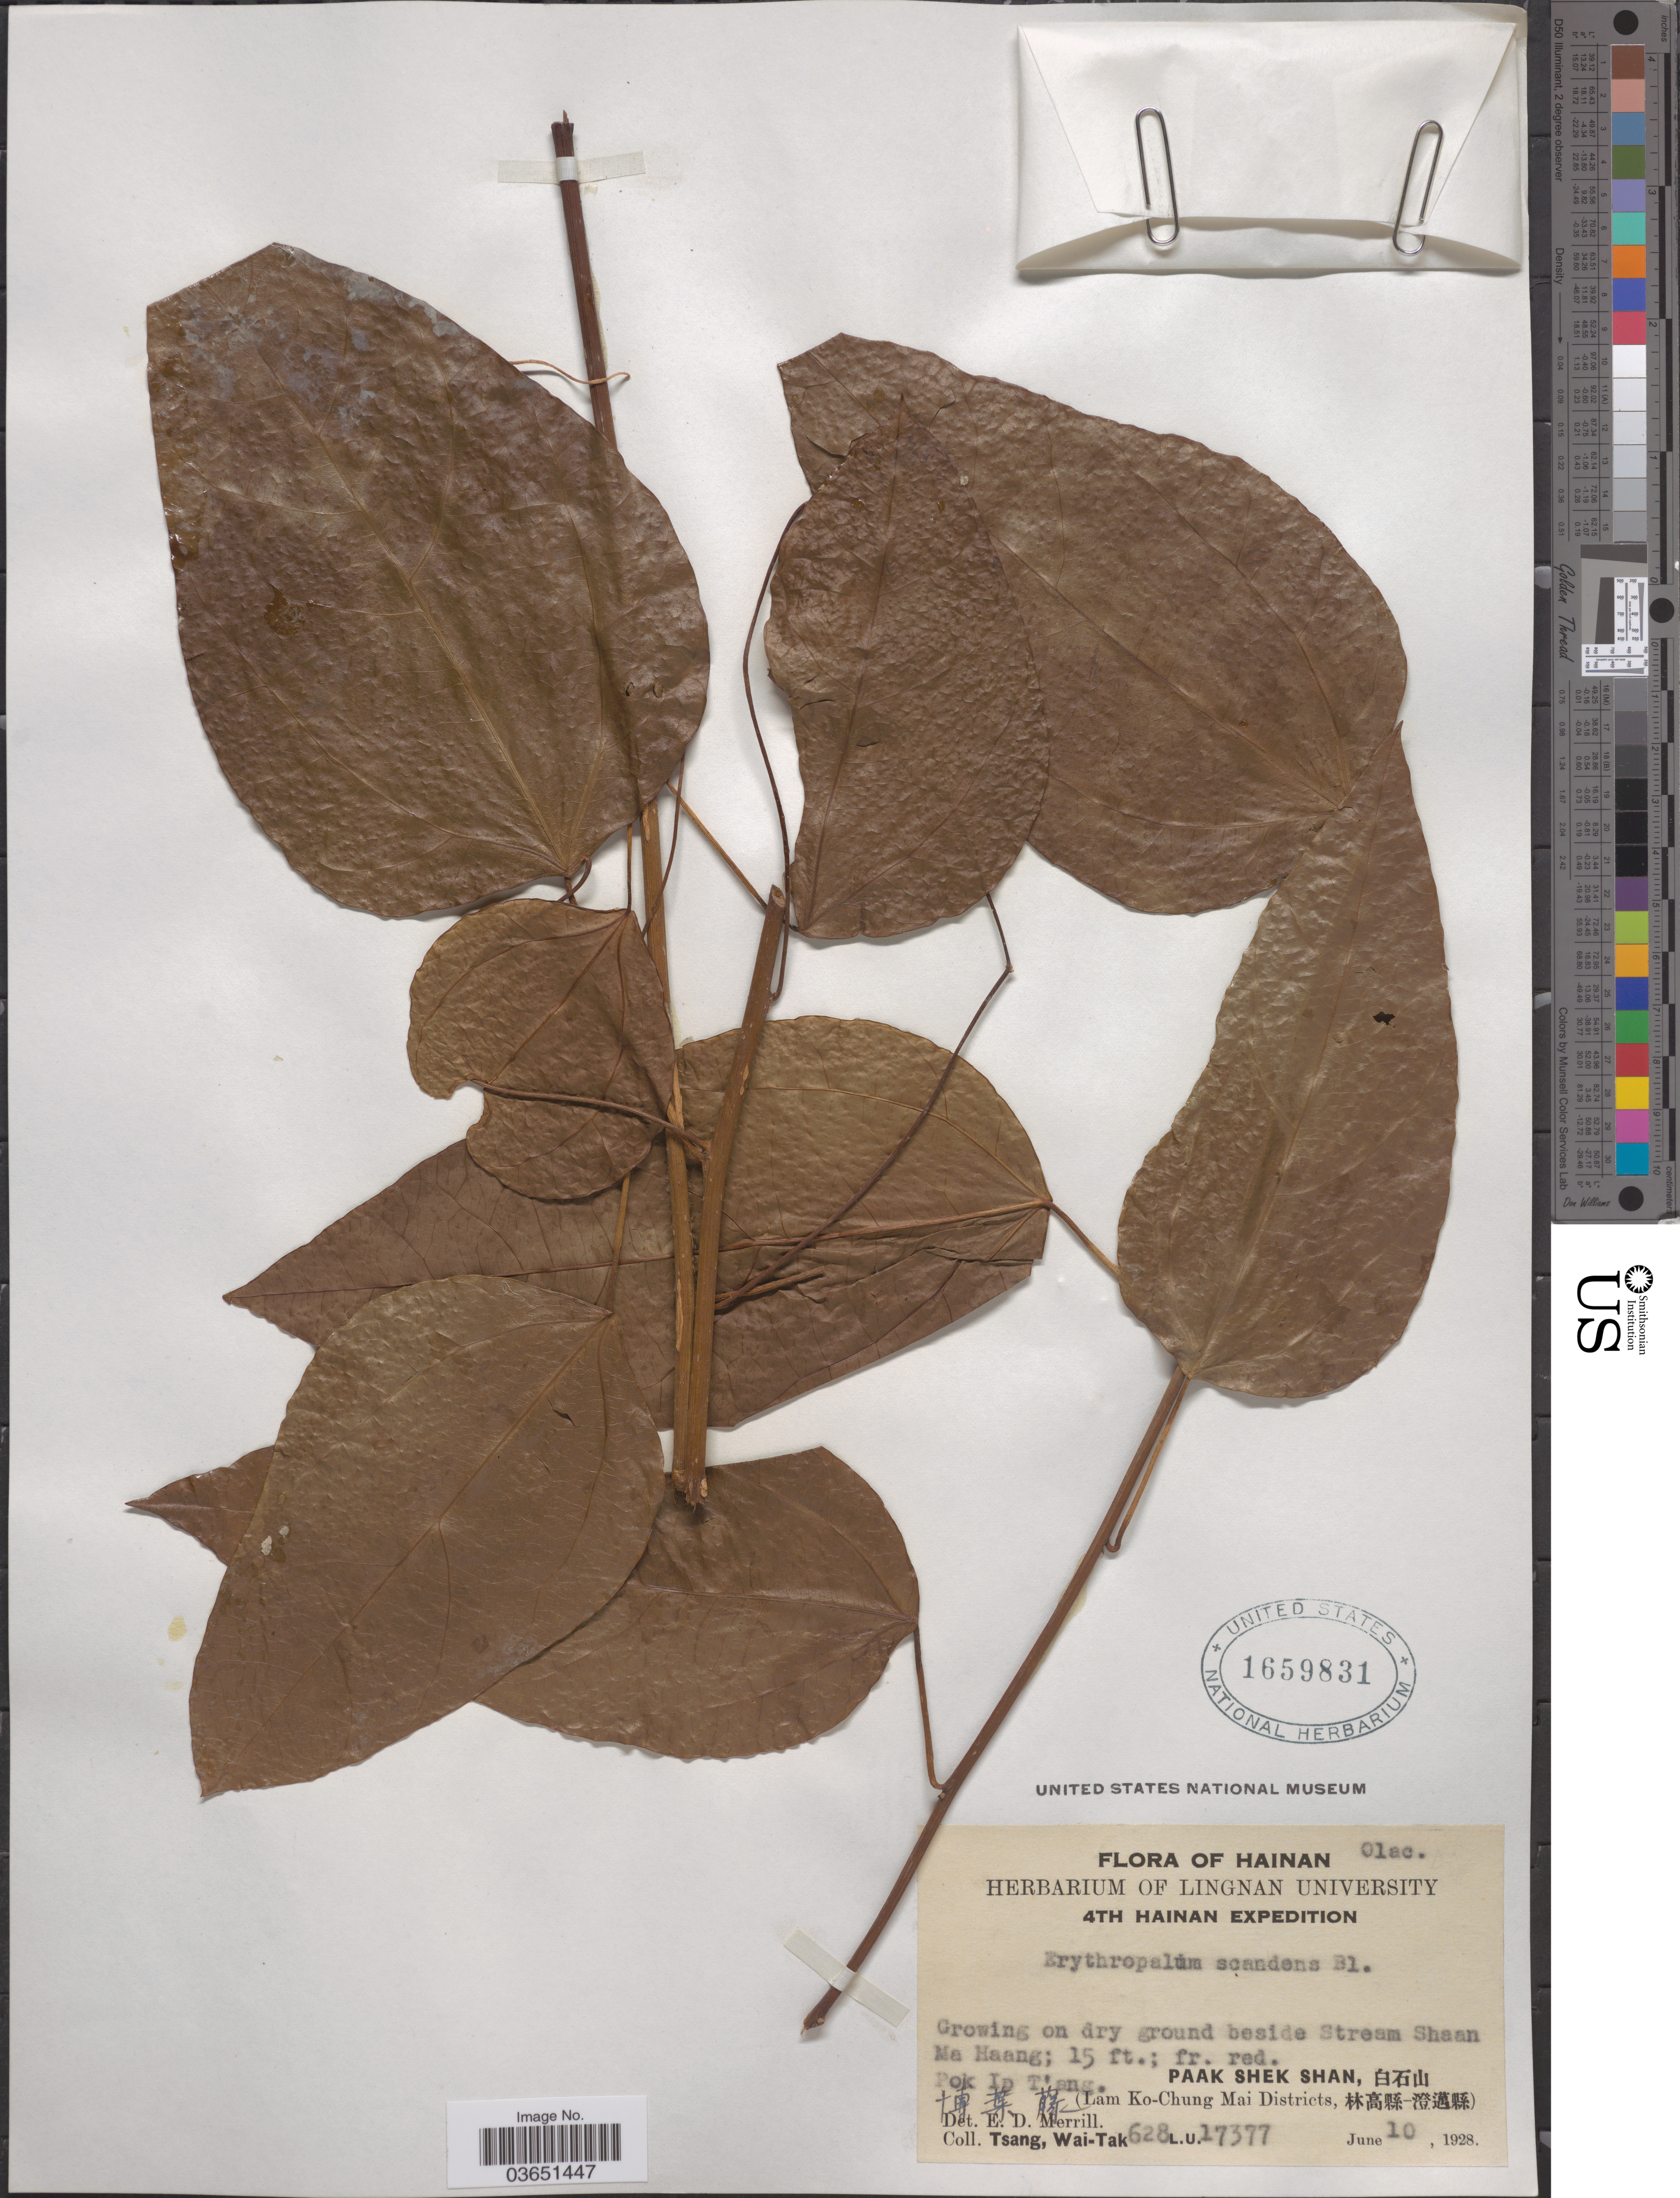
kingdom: Plantae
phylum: Tracheophyta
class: Magnoliopsida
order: Santalales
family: Erythropalaceae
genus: Erythropalum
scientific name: Erythropalum scandens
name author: Blume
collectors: W. T. Tsang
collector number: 628l.U.17377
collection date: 1928-06-10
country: China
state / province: Hainan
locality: On dry ground beside Stream Shaan Ma Haan. Pok Ip T'ang. Paak Shek Shan, X. (Lam Ko-Chung Mai Districts, X).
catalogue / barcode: US 1659831